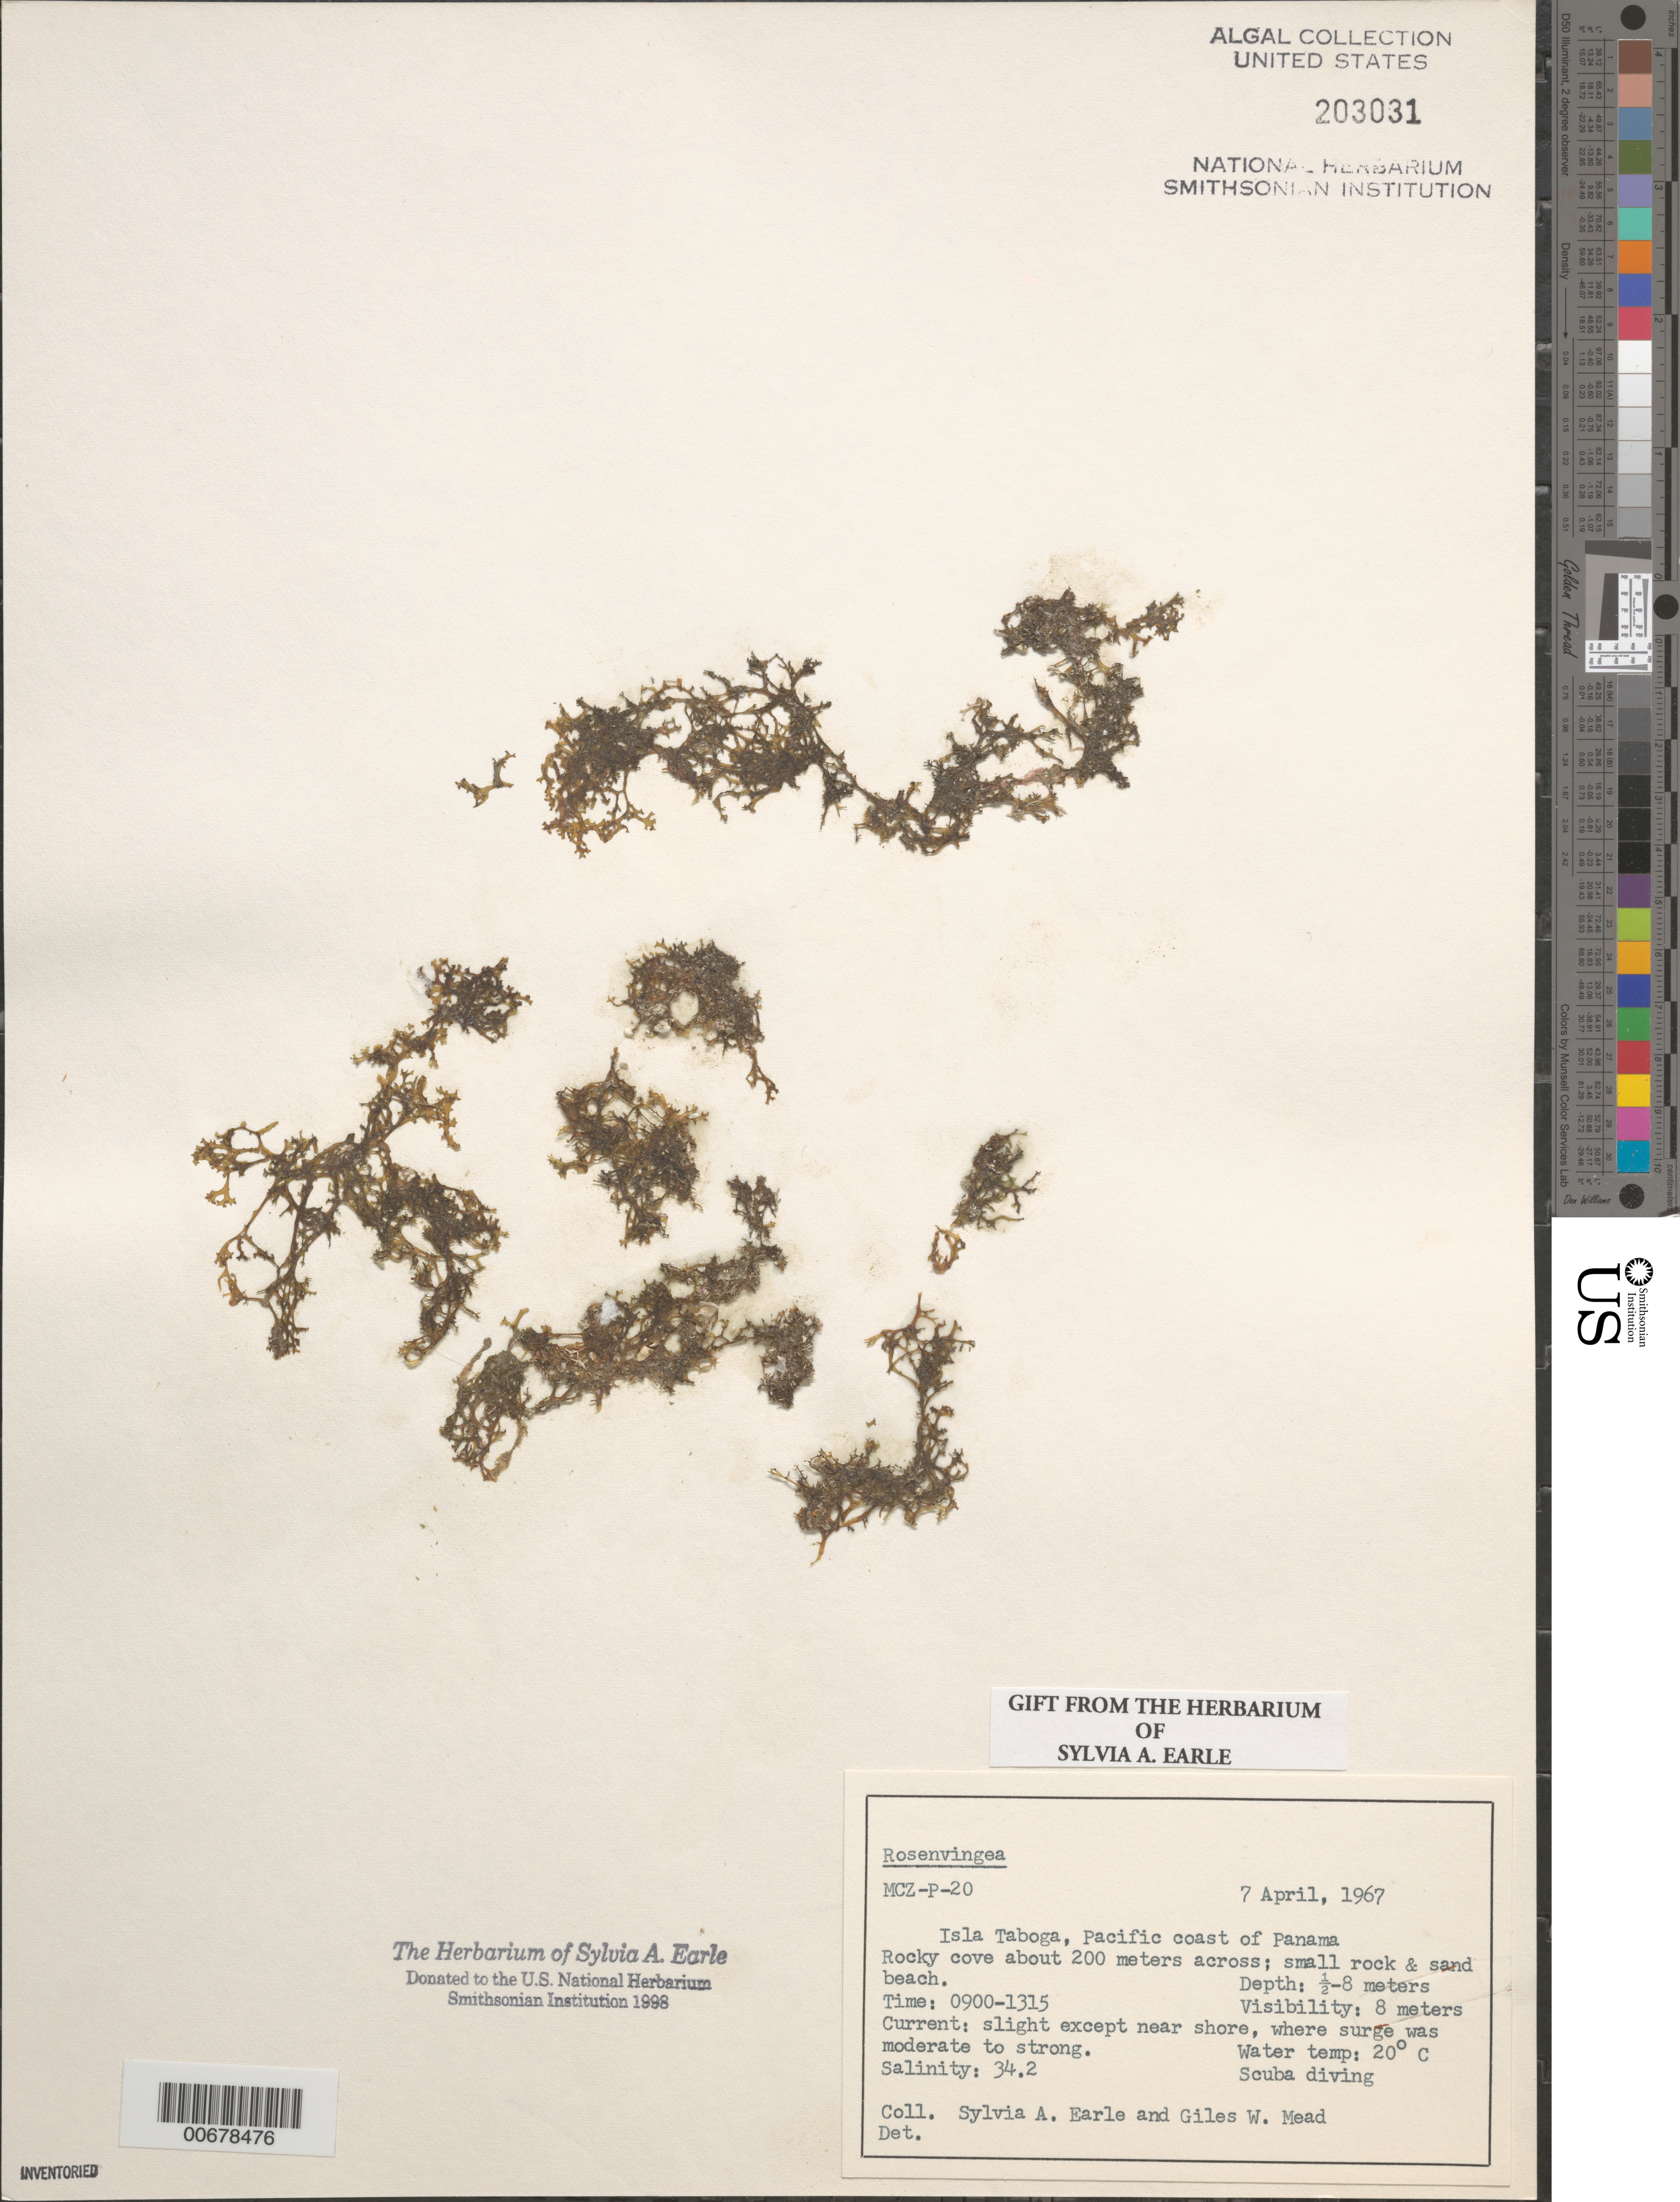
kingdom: Chromista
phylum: Ochrophyta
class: Phaeophyceae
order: Scytosiphonales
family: Scytosiphonaceae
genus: Rosenvingea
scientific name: Rosenvingea sp.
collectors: S. A. Earle & G. W. Mead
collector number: MCZ-P-20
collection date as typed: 07 Apr 1967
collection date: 1967-04-07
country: Panama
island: Taboga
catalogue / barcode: US 203031